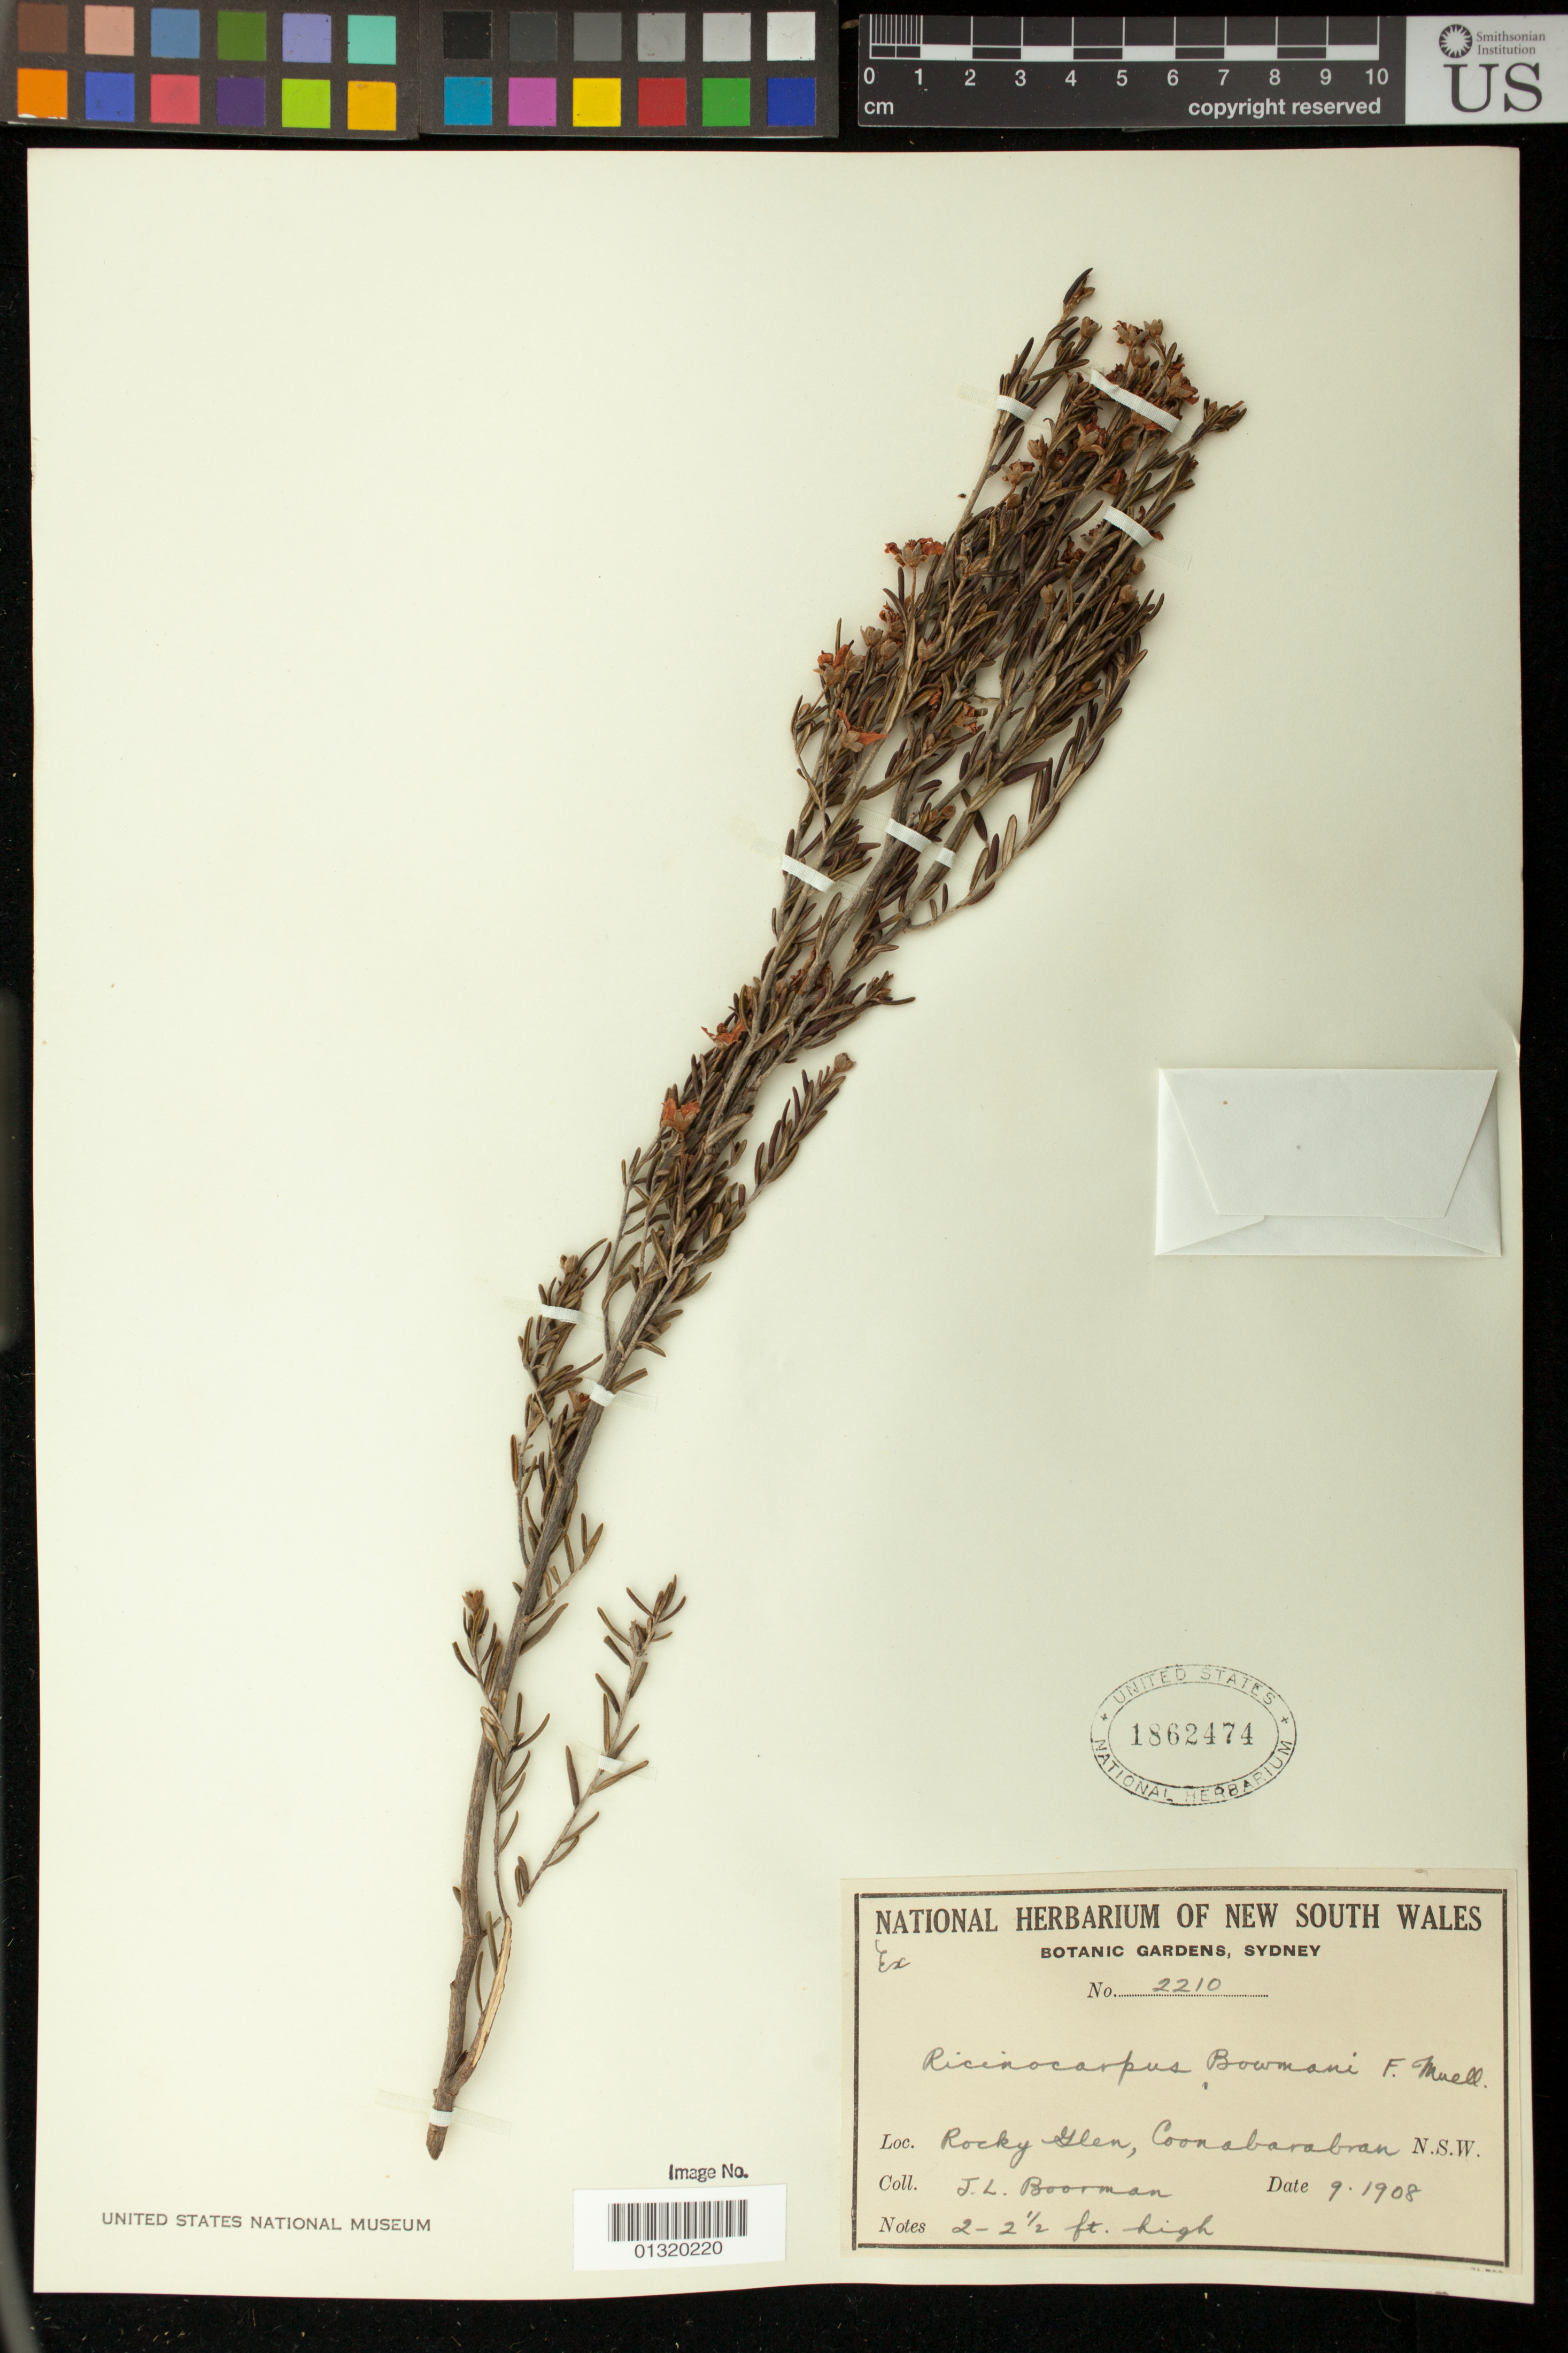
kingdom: Plantae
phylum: Tracheophyta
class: Magnoliopsida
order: Malpighiales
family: Euphorbiaceae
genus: Ricinocarpos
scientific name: Ricinocarpos bowmanii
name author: F. Muell.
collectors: J. Boorman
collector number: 2210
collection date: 1908-09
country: Australia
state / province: New South Wales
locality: Rocky Glen, Coonabarabran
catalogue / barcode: US 1862474